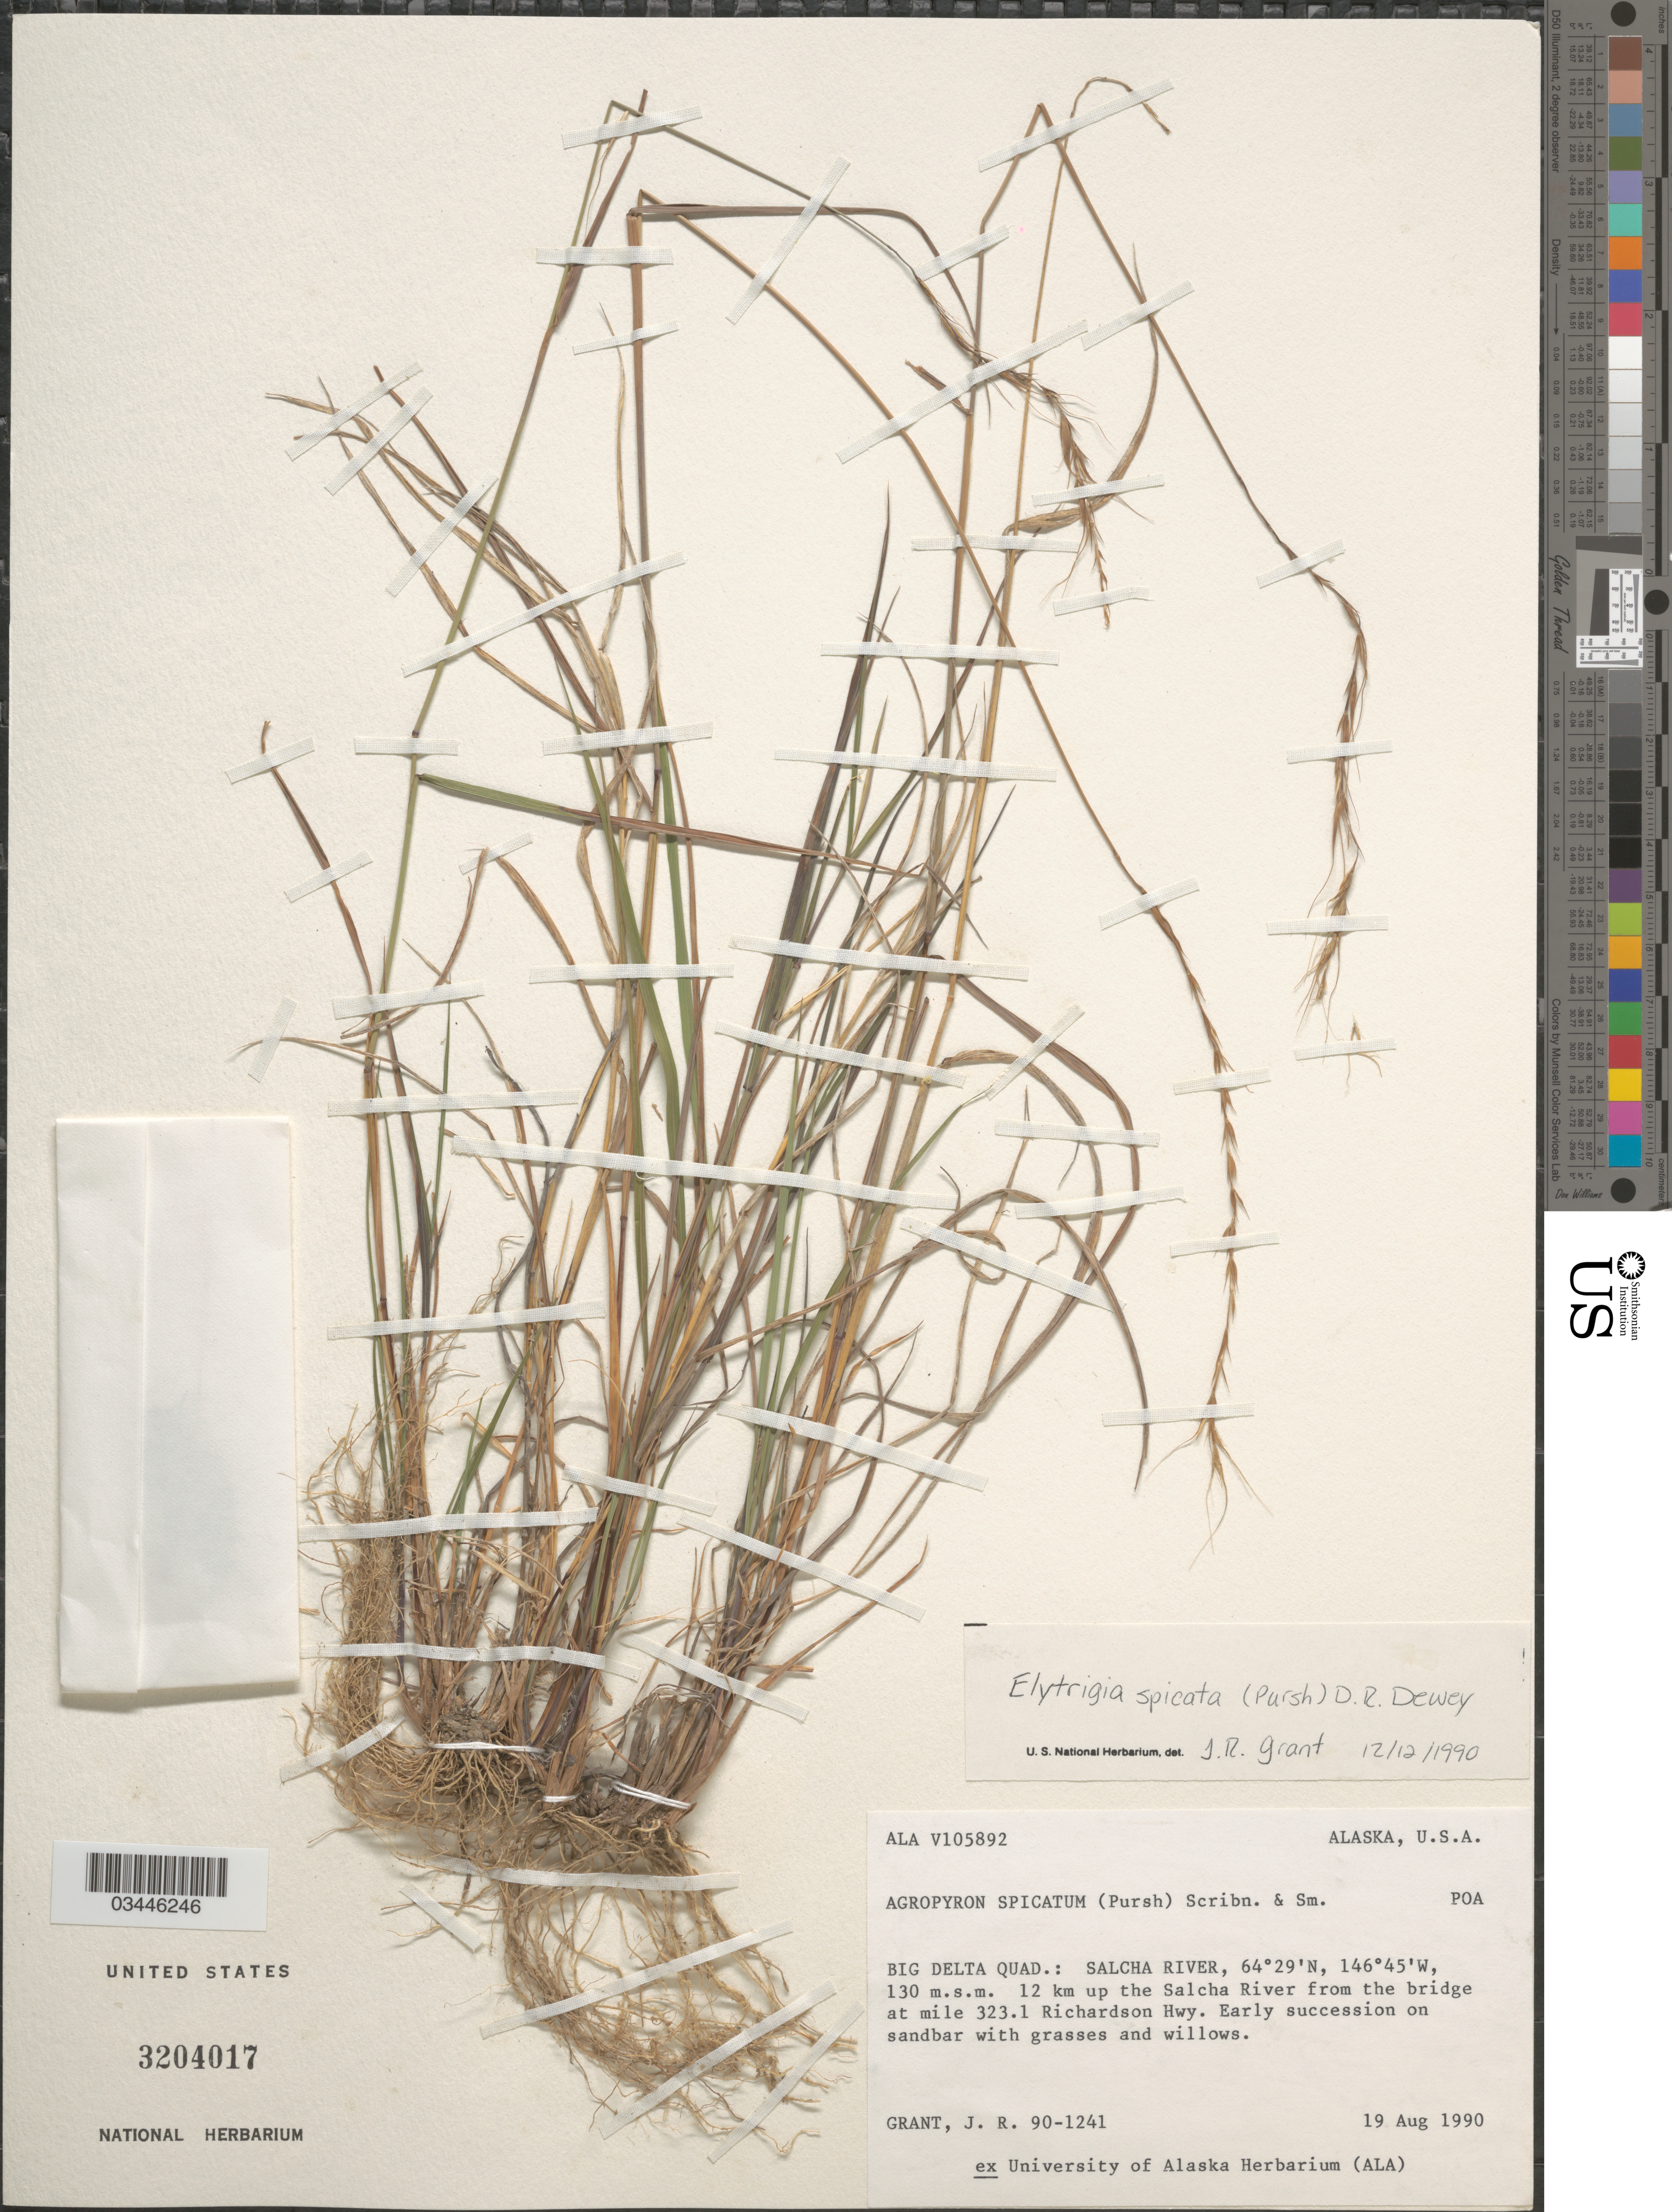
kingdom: Plantae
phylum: Tracheophyta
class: Liliopsida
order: Poales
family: Poaceae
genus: Pseudoroegneria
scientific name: Pseudoroegneria spicata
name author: (Pursh) Á. Löve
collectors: J. Grant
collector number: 90-1241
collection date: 1990-08-19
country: United States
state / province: Alaska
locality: Big Delta Quad.: Salcha River, 12 km up the Salcha River from the bridge at mile 323.1 Richardson Hwy.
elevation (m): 130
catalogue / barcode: US 3204017